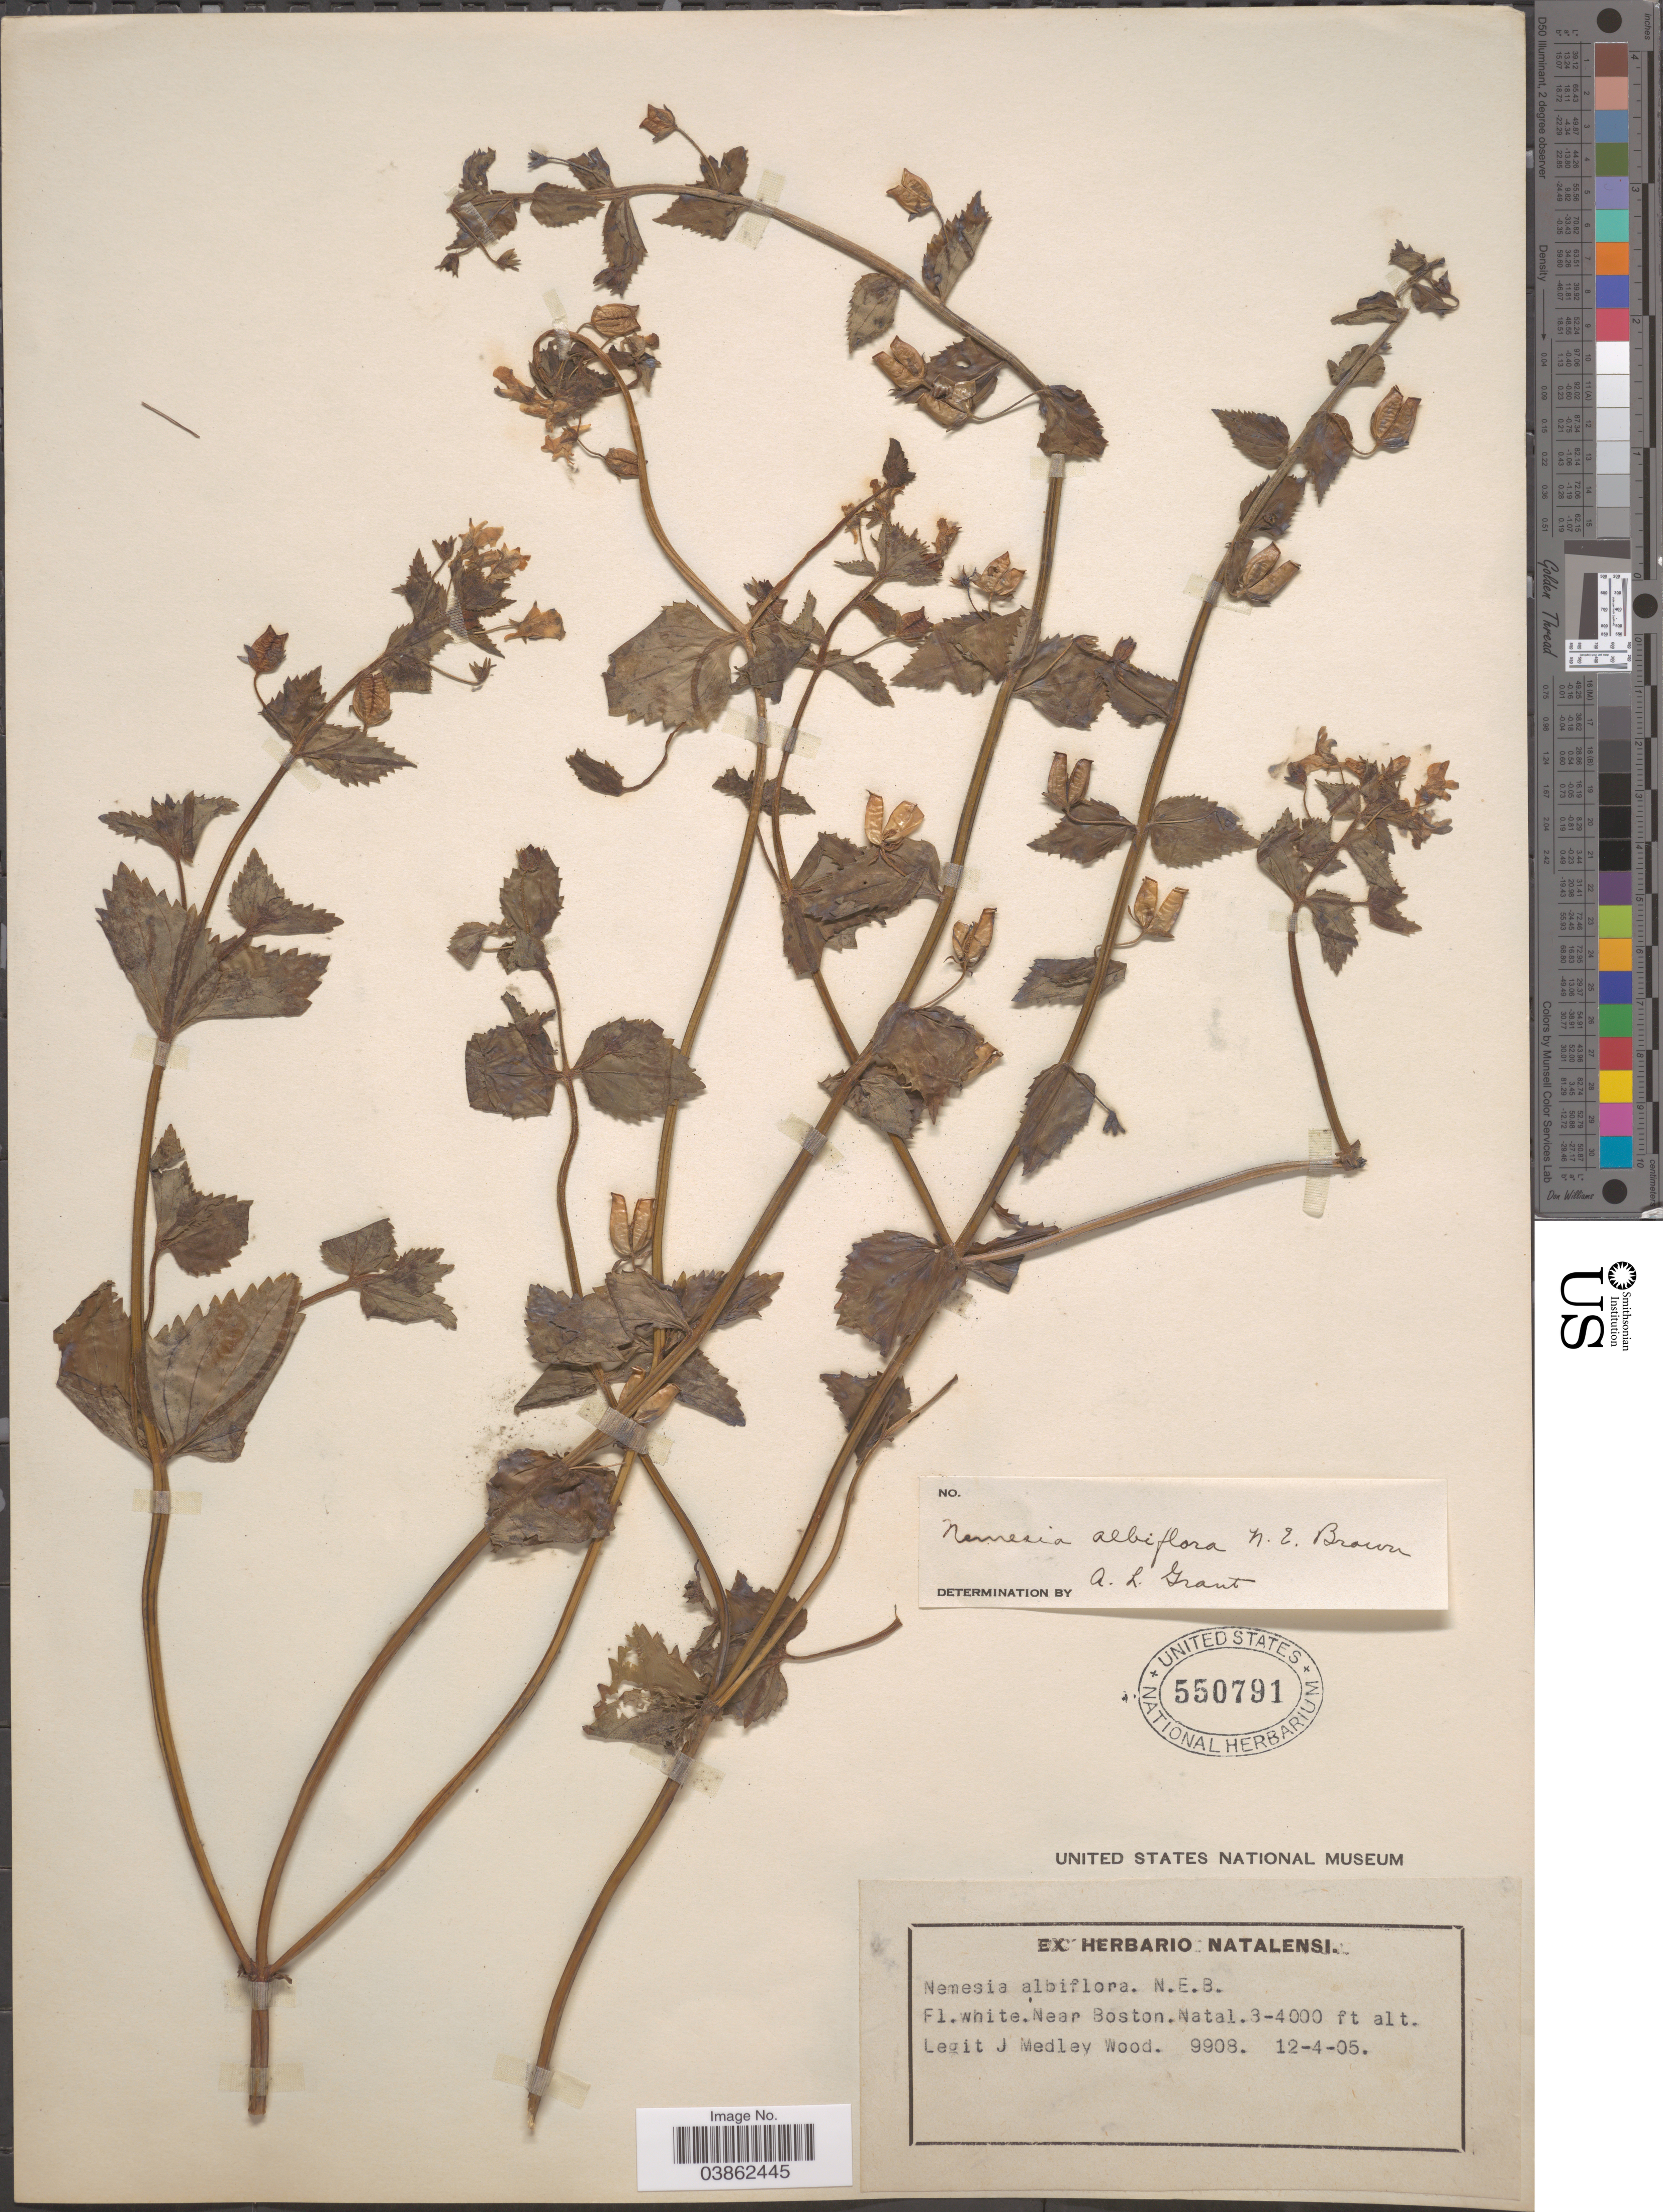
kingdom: Plantae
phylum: Tracheophyta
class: Magnoliopsida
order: Lamiales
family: Scrophulariaceae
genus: Nemesia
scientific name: Nemesia albiflora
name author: N.E. Br.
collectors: J. Medley Wood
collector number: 9908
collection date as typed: Transcribed d/m/y: 12/4/5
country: South Africa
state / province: KwaZulu-Natal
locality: Near Boston. Natal.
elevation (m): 914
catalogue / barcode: US 550791